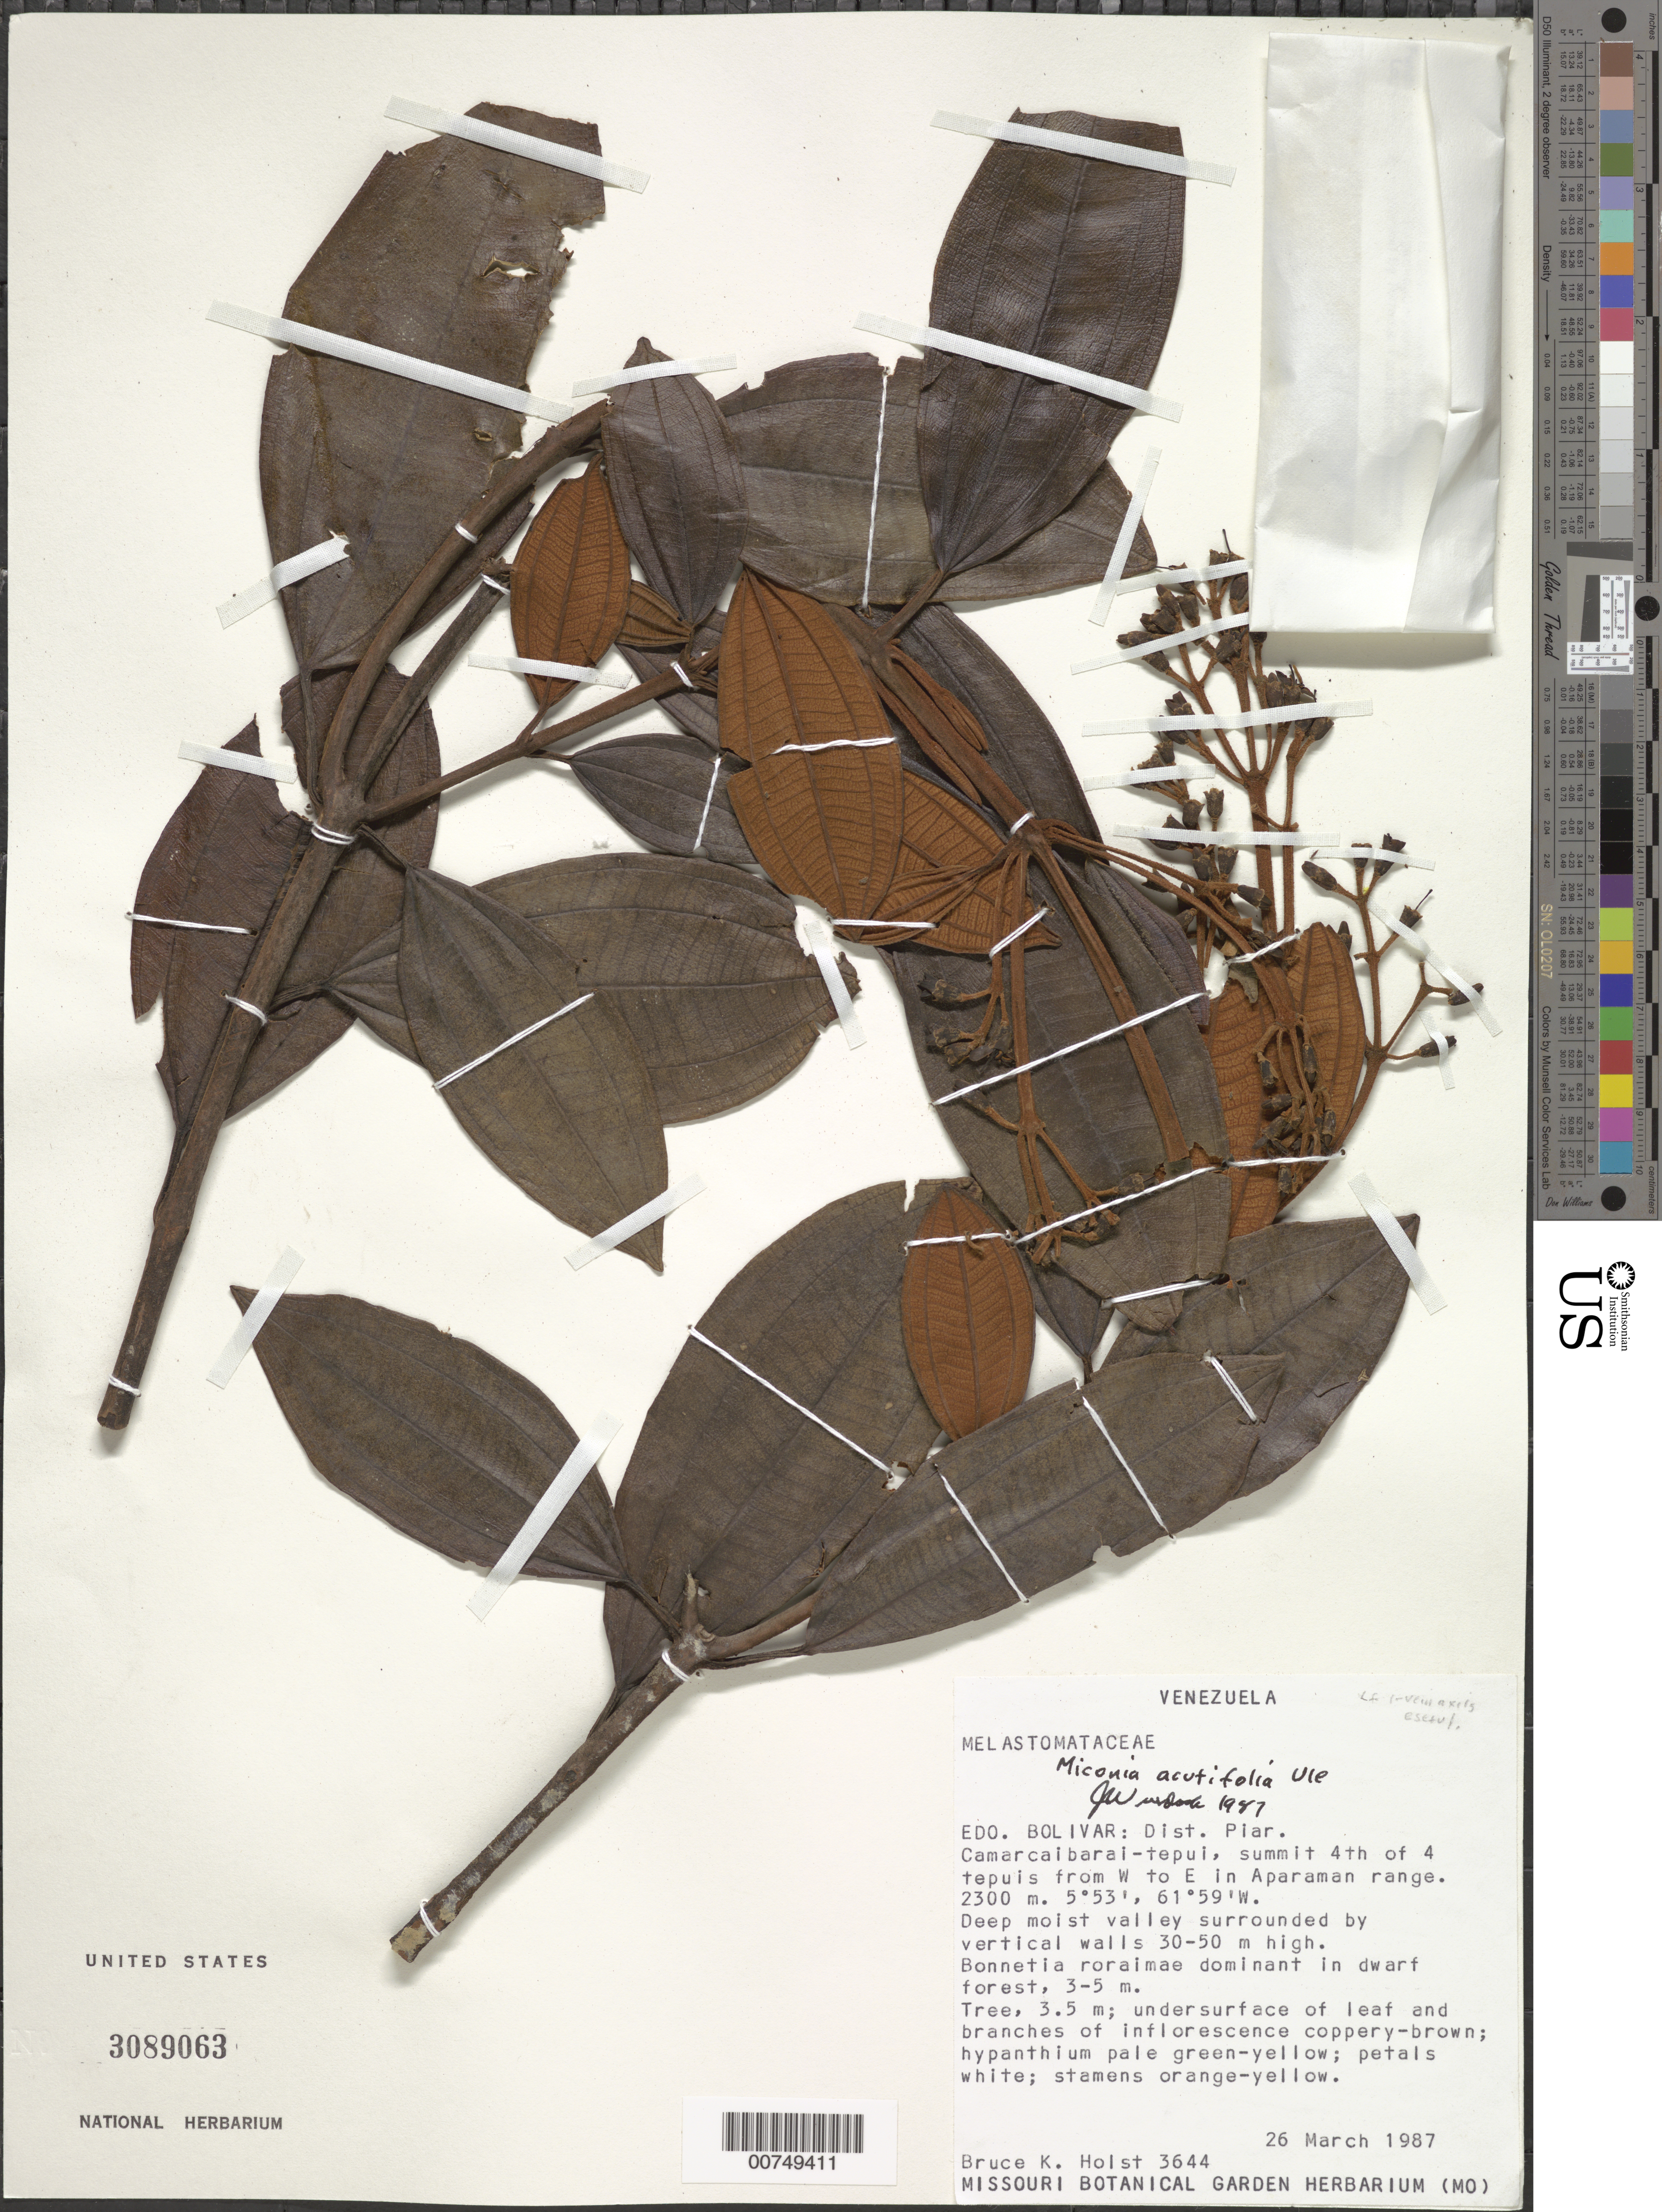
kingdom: Plantae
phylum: Tracheophyta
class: Magnoliopsida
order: Myrtales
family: Melastomataceae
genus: Miconia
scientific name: Miconia acutifolia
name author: Ule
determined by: Wurdack, John J., (US), US (UNITED STATES)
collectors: B. Holst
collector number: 3644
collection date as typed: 26-Mar-87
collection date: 1987-03-26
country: Venezuela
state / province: Bolívar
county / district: Piar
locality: Camarcaibarai-tepuí, summit 4th of 4 tepuís from W to E in Aparaman range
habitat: Deep moist valley surrounded by vertical walls 30-50 m high; bonnetia roraimae dominant in dwarf forest, 3-5m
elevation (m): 2300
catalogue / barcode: US 3089063